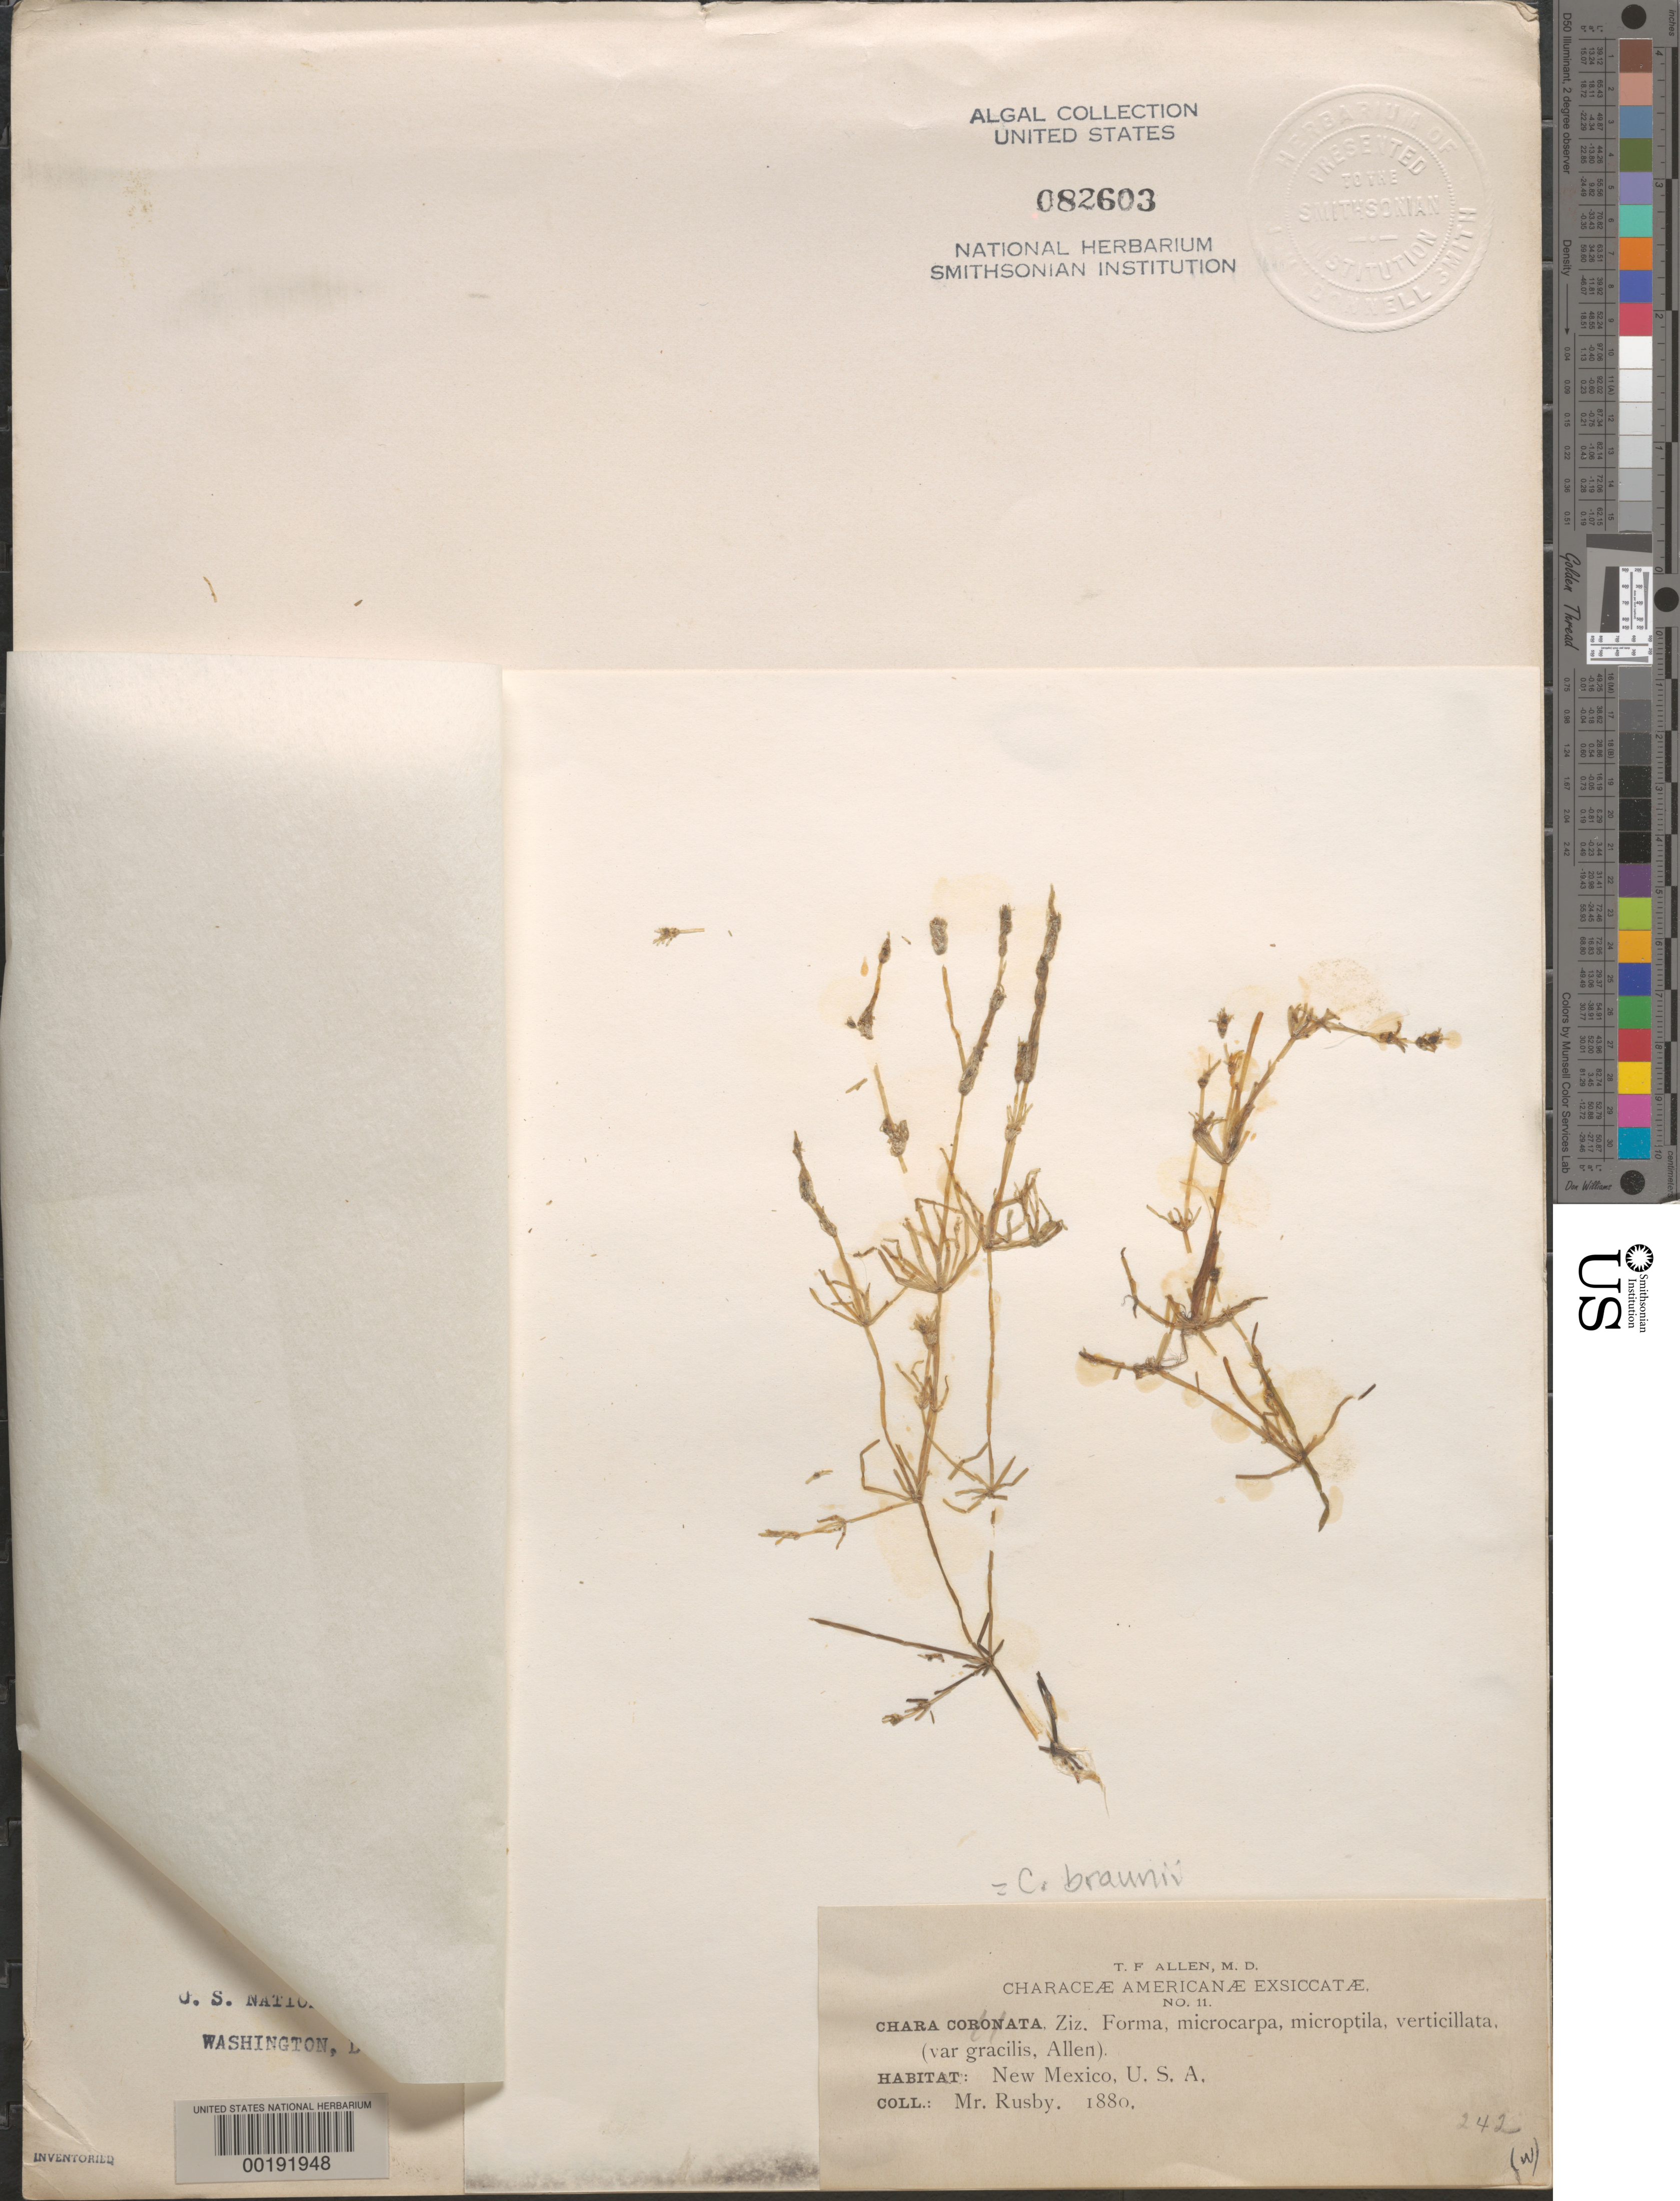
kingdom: Plantae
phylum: Charophyta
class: Charophyceae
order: Charales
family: Characeae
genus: Chara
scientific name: Chara braunii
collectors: H. H. Rusby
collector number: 11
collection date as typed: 1880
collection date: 1880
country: United States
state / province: New Mexico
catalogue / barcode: US 82603